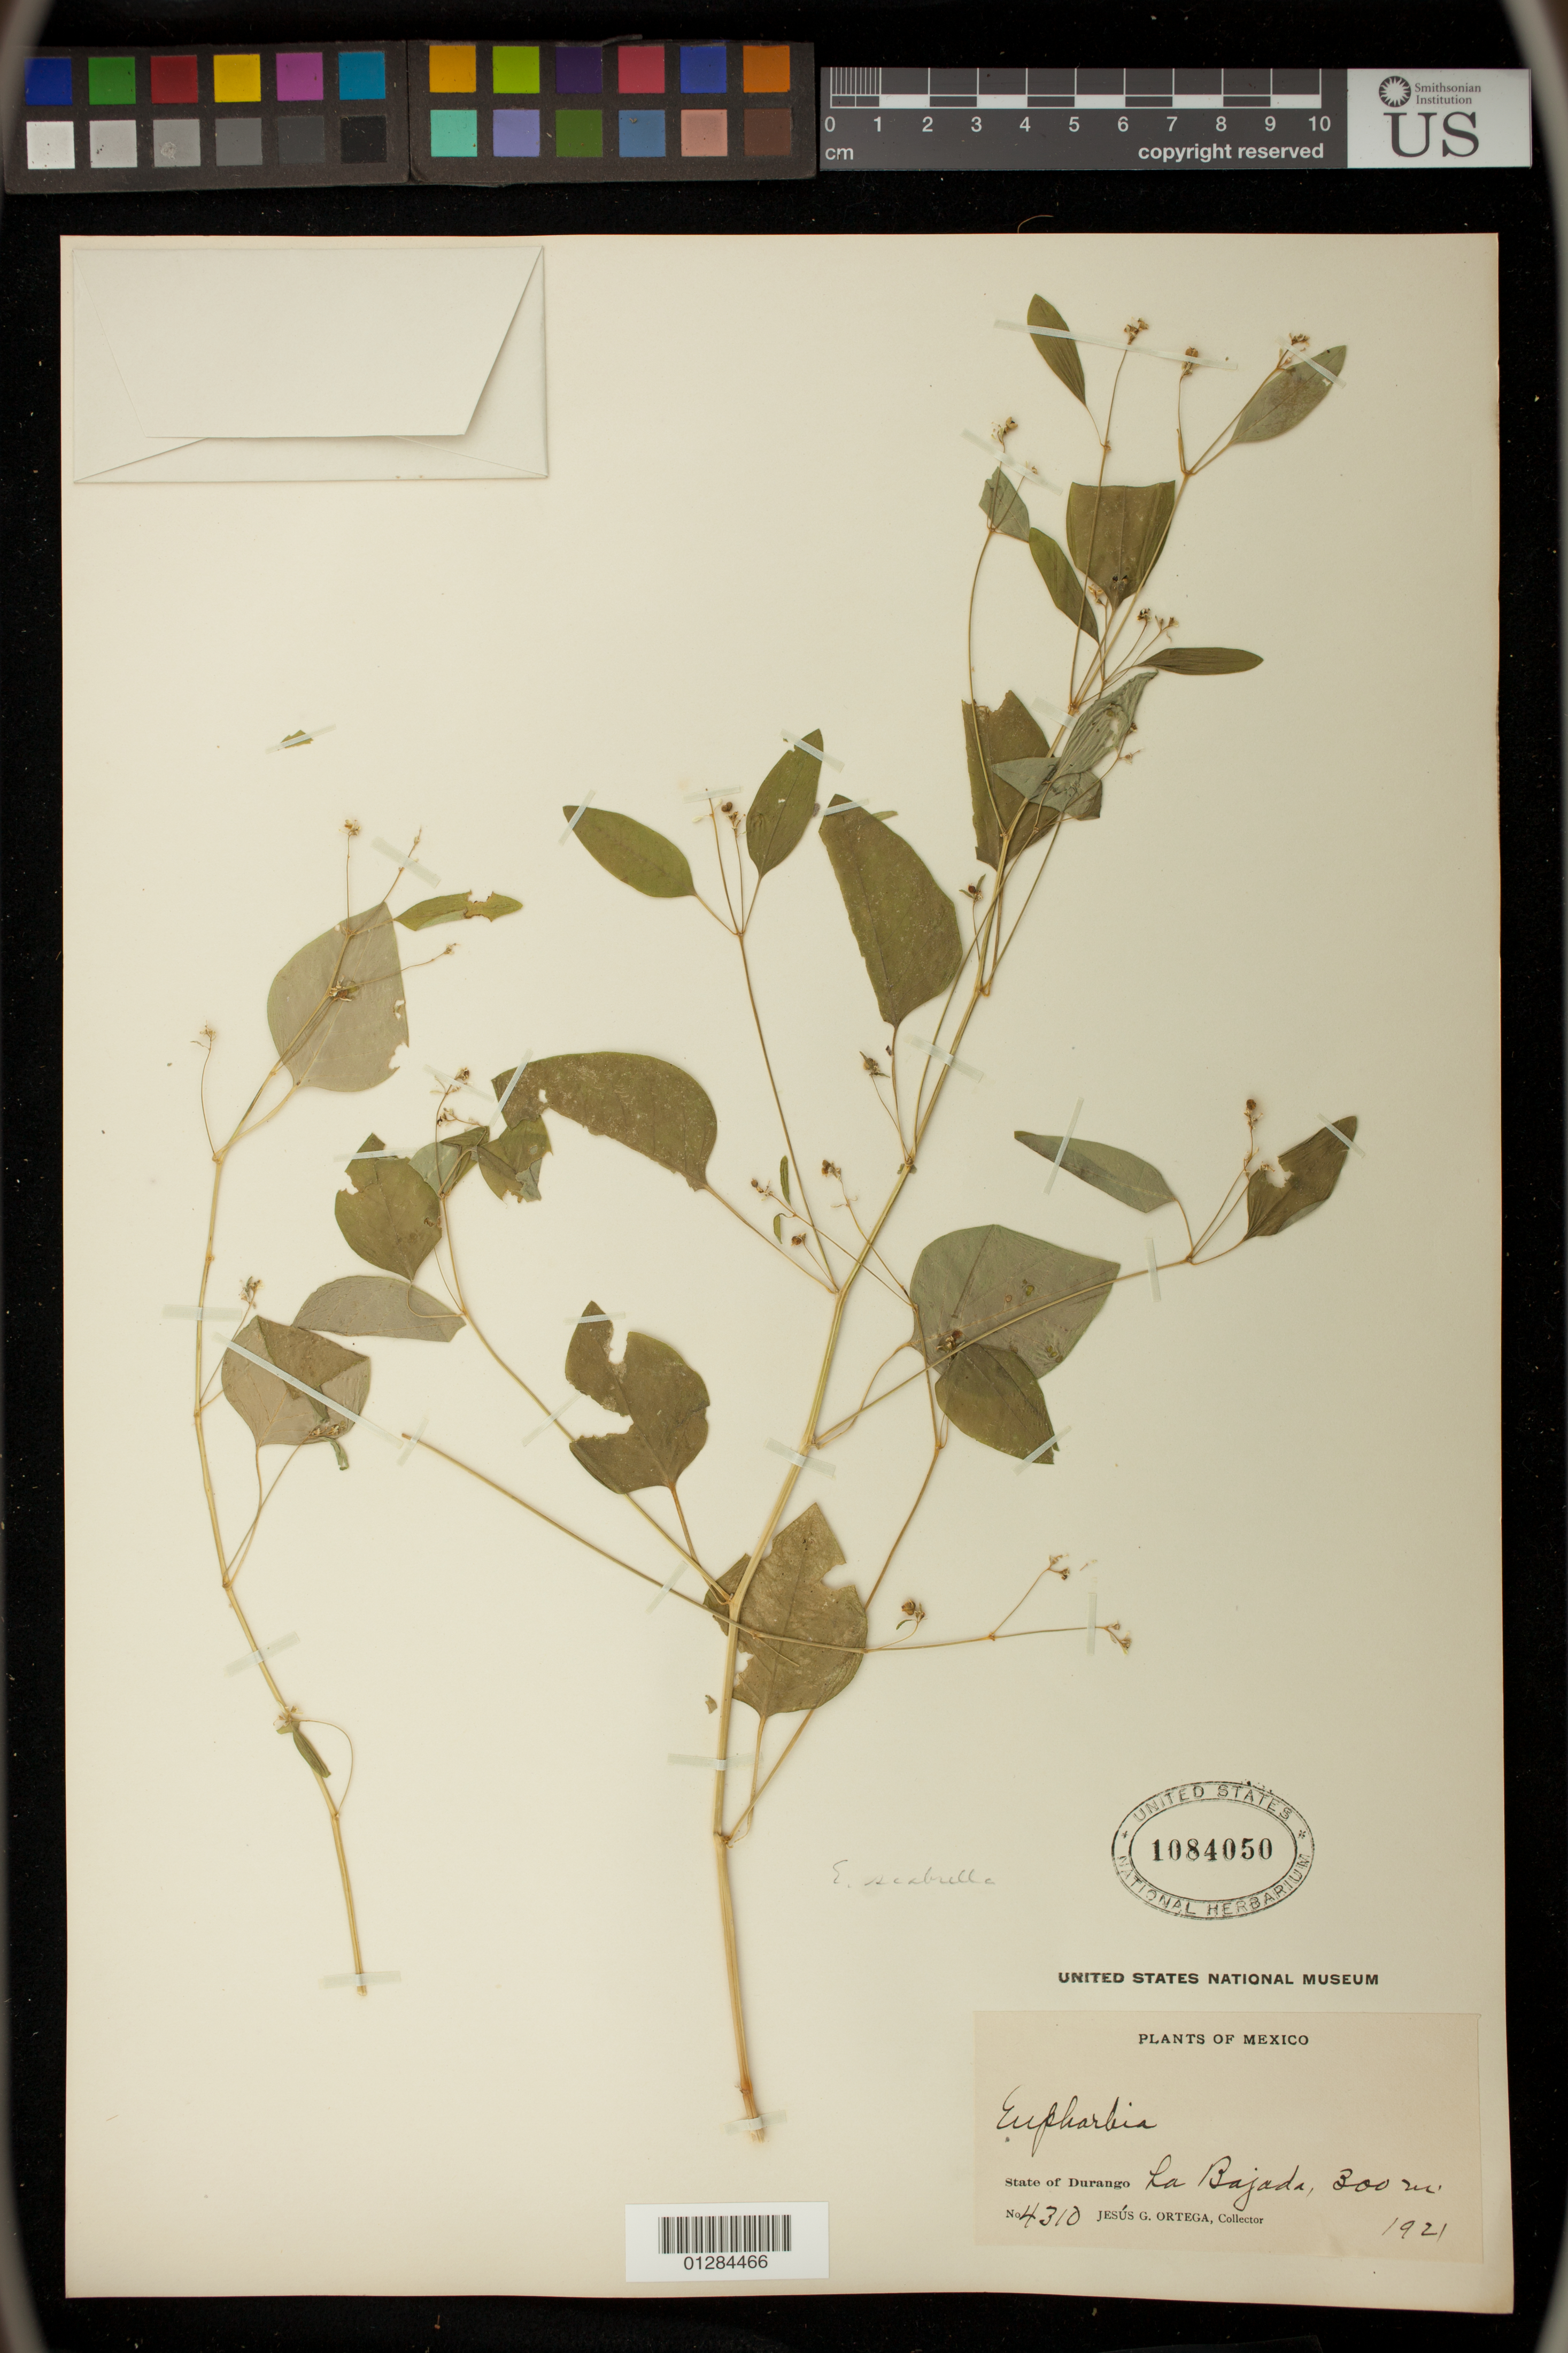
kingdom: Plantae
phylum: Tracheophyta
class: Magnoliopsida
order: Malpighiales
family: Euphorbiaceae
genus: Euphorbia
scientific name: Euphorbia triphylla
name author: (Klotzsch & Garcke) Oudejans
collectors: J. Ortega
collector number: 4310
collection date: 1921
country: Mexico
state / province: Durango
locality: La Bajada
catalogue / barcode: US 1084050